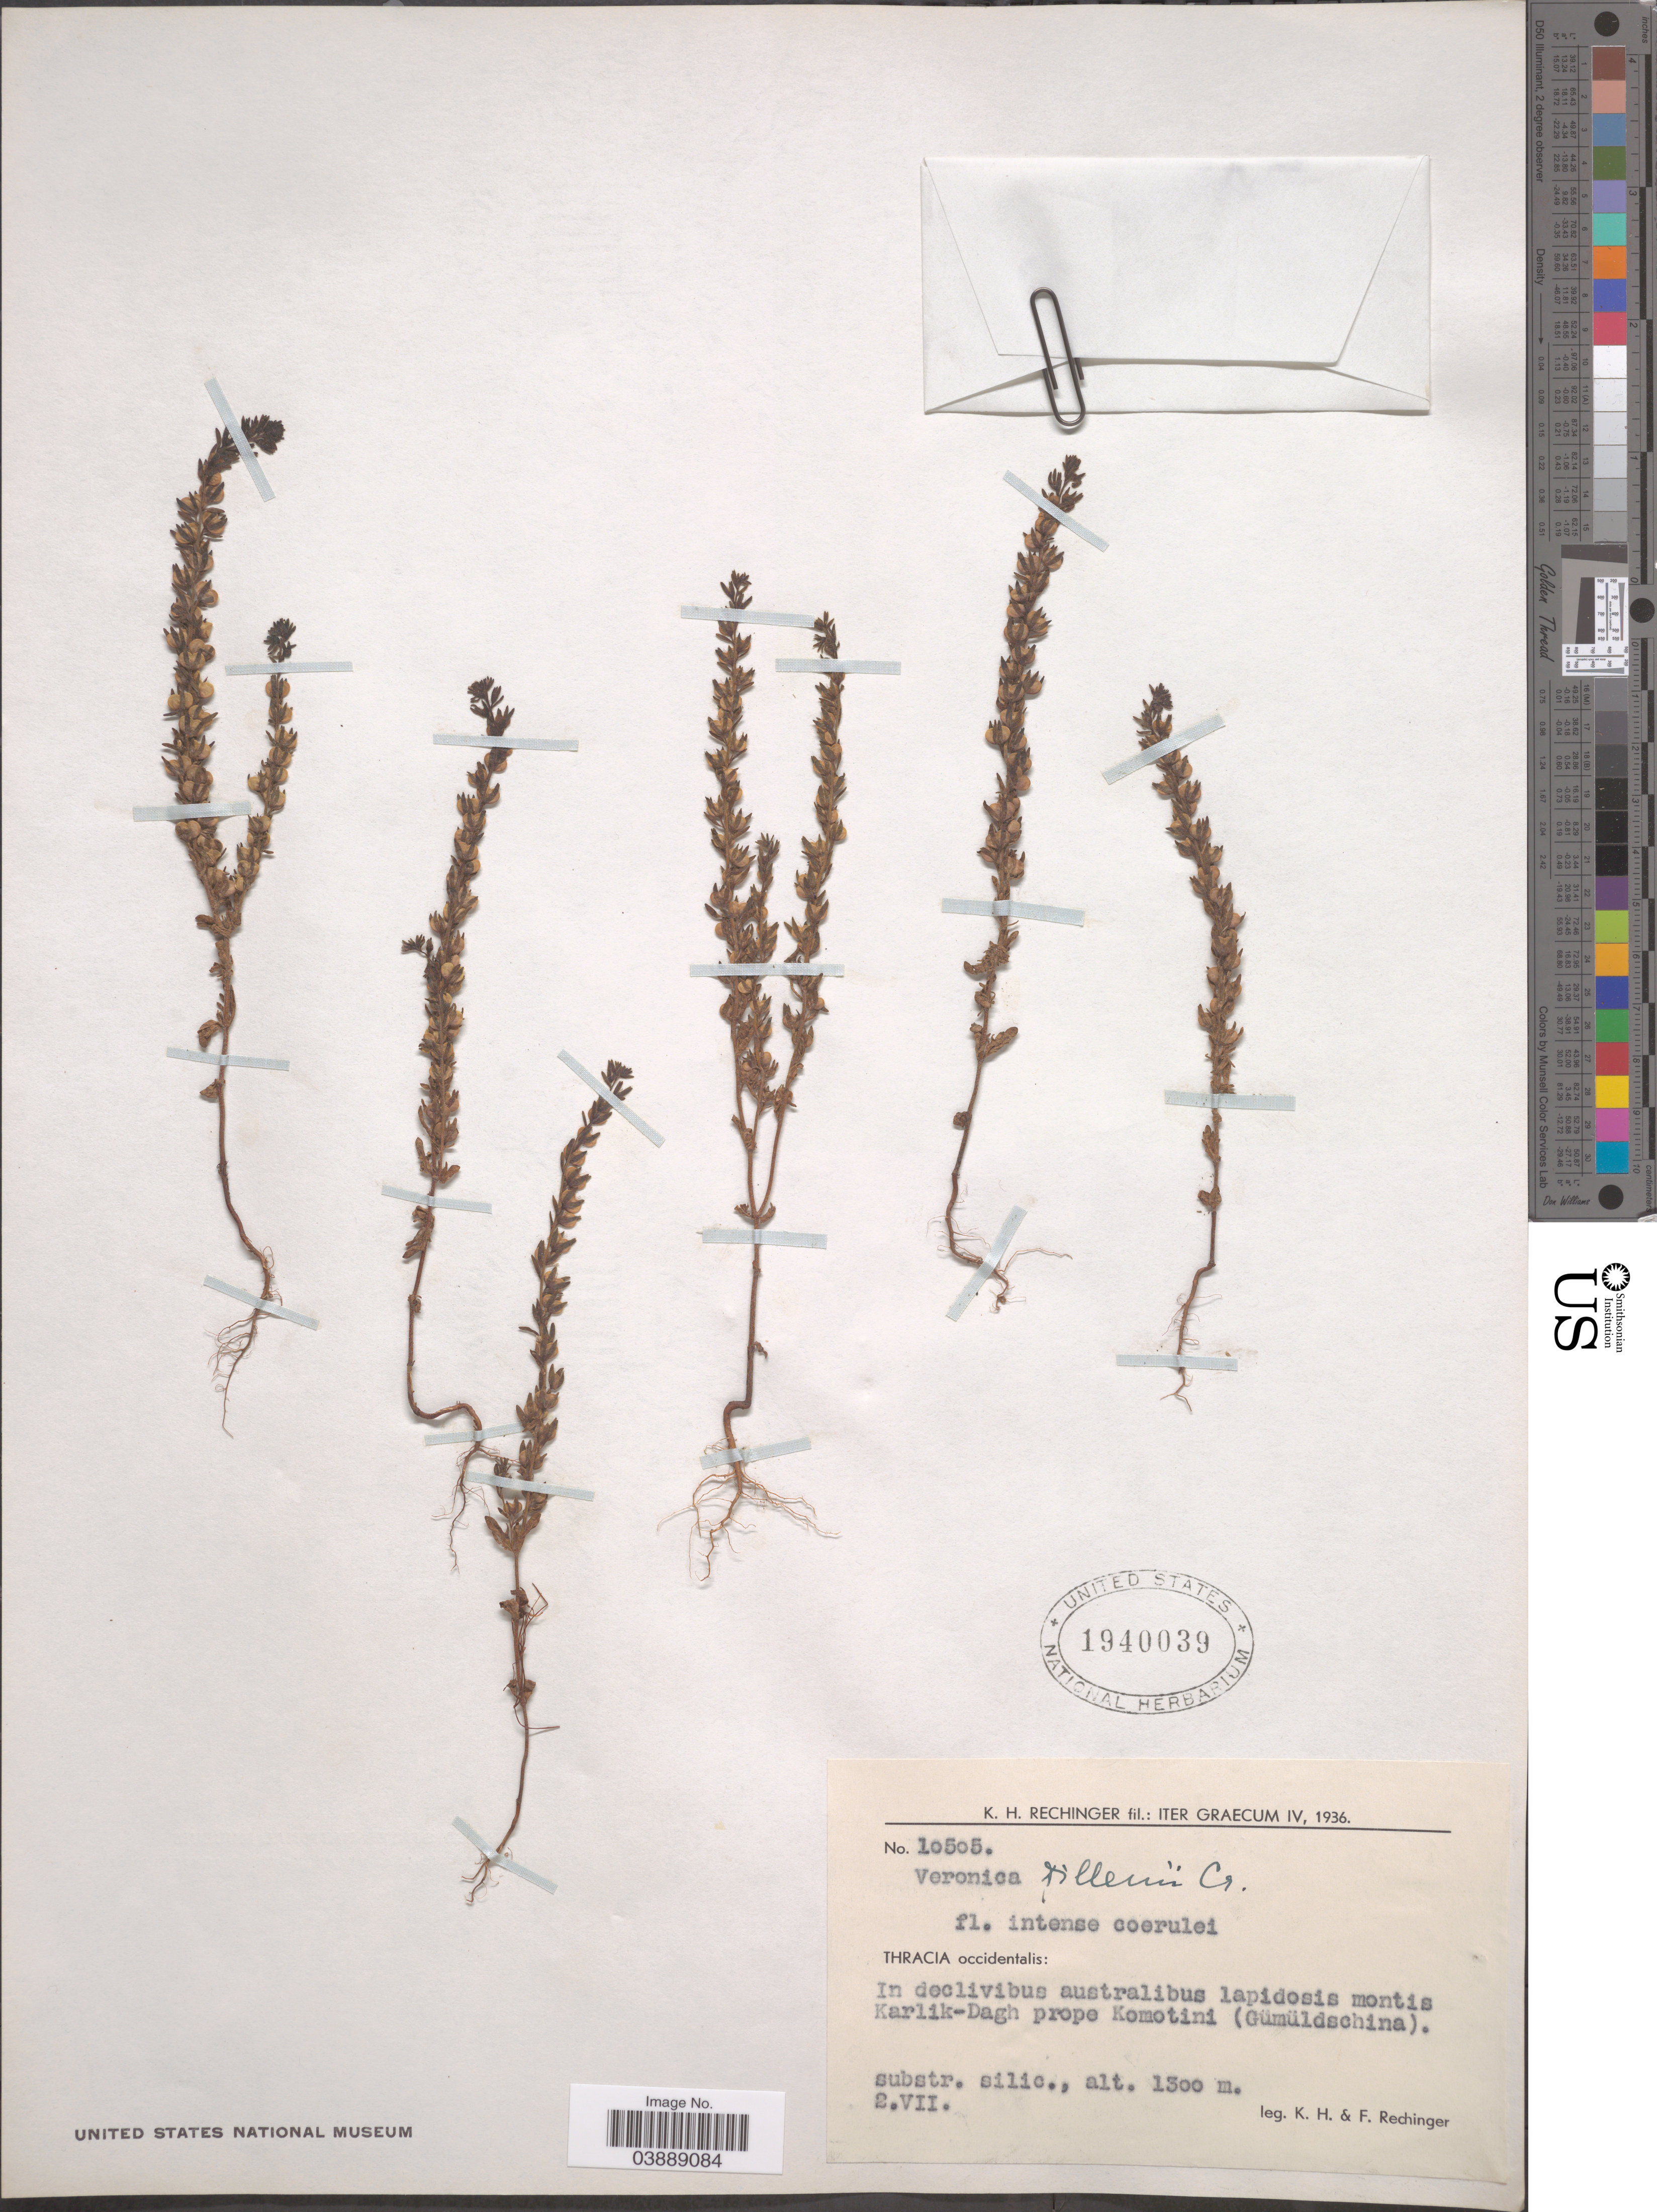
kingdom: Plantae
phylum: Tracheophyta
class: Magnoliopsida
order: Lamiales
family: Plantaginaceae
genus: Veronica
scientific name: Veronica dillenii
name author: Crantz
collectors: K. H. Rechinger & F. Rechinger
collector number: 10505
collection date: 1936-07-02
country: Greece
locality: Iter Graecum IV. Thracia occidentalis: In declivibus australibus lapidosis montis Karlik-Dagh prope Komotini (Gümüldschina).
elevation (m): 1300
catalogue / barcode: US 1940039